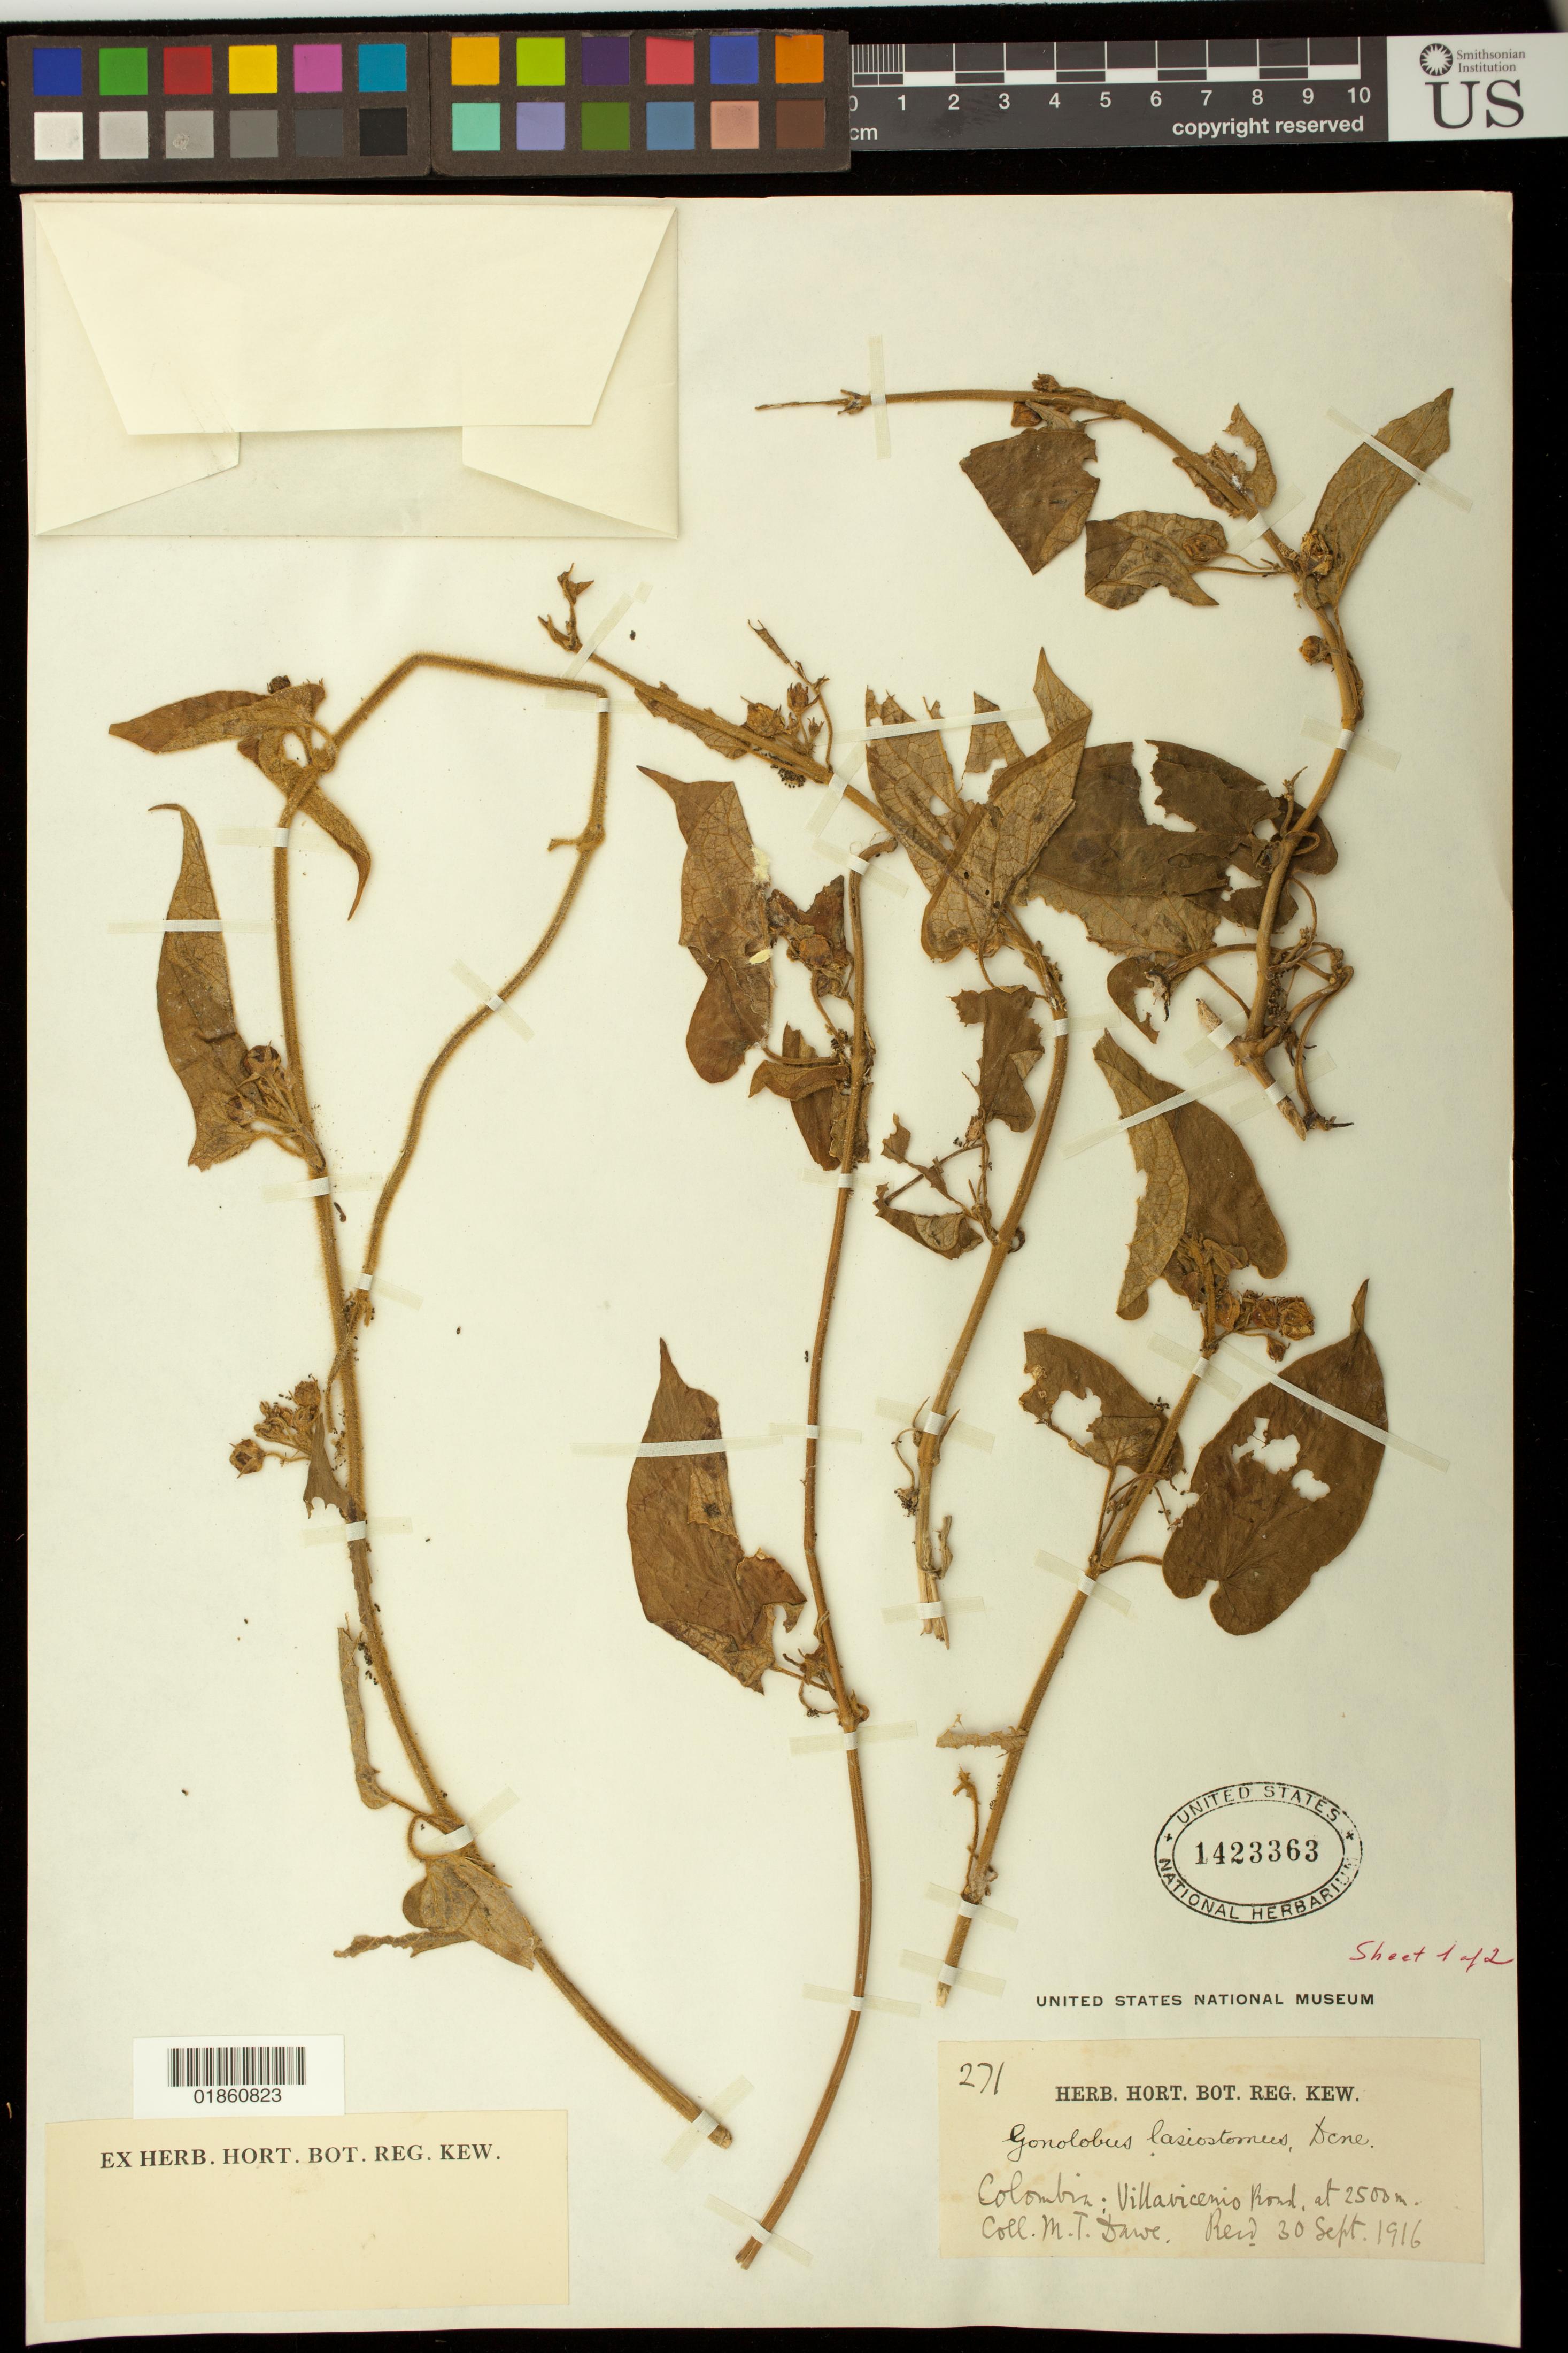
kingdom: Plantae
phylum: Tracheophyta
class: Magnoliopsida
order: Gentianales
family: Apocynaceae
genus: Gonolobus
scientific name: Gonolobus lasiostomus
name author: Decne.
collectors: M. T. Dawe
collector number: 271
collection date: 1916-09-30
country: Colombia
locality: Villavicenio Road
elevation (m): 2500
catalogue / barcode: US 1423363